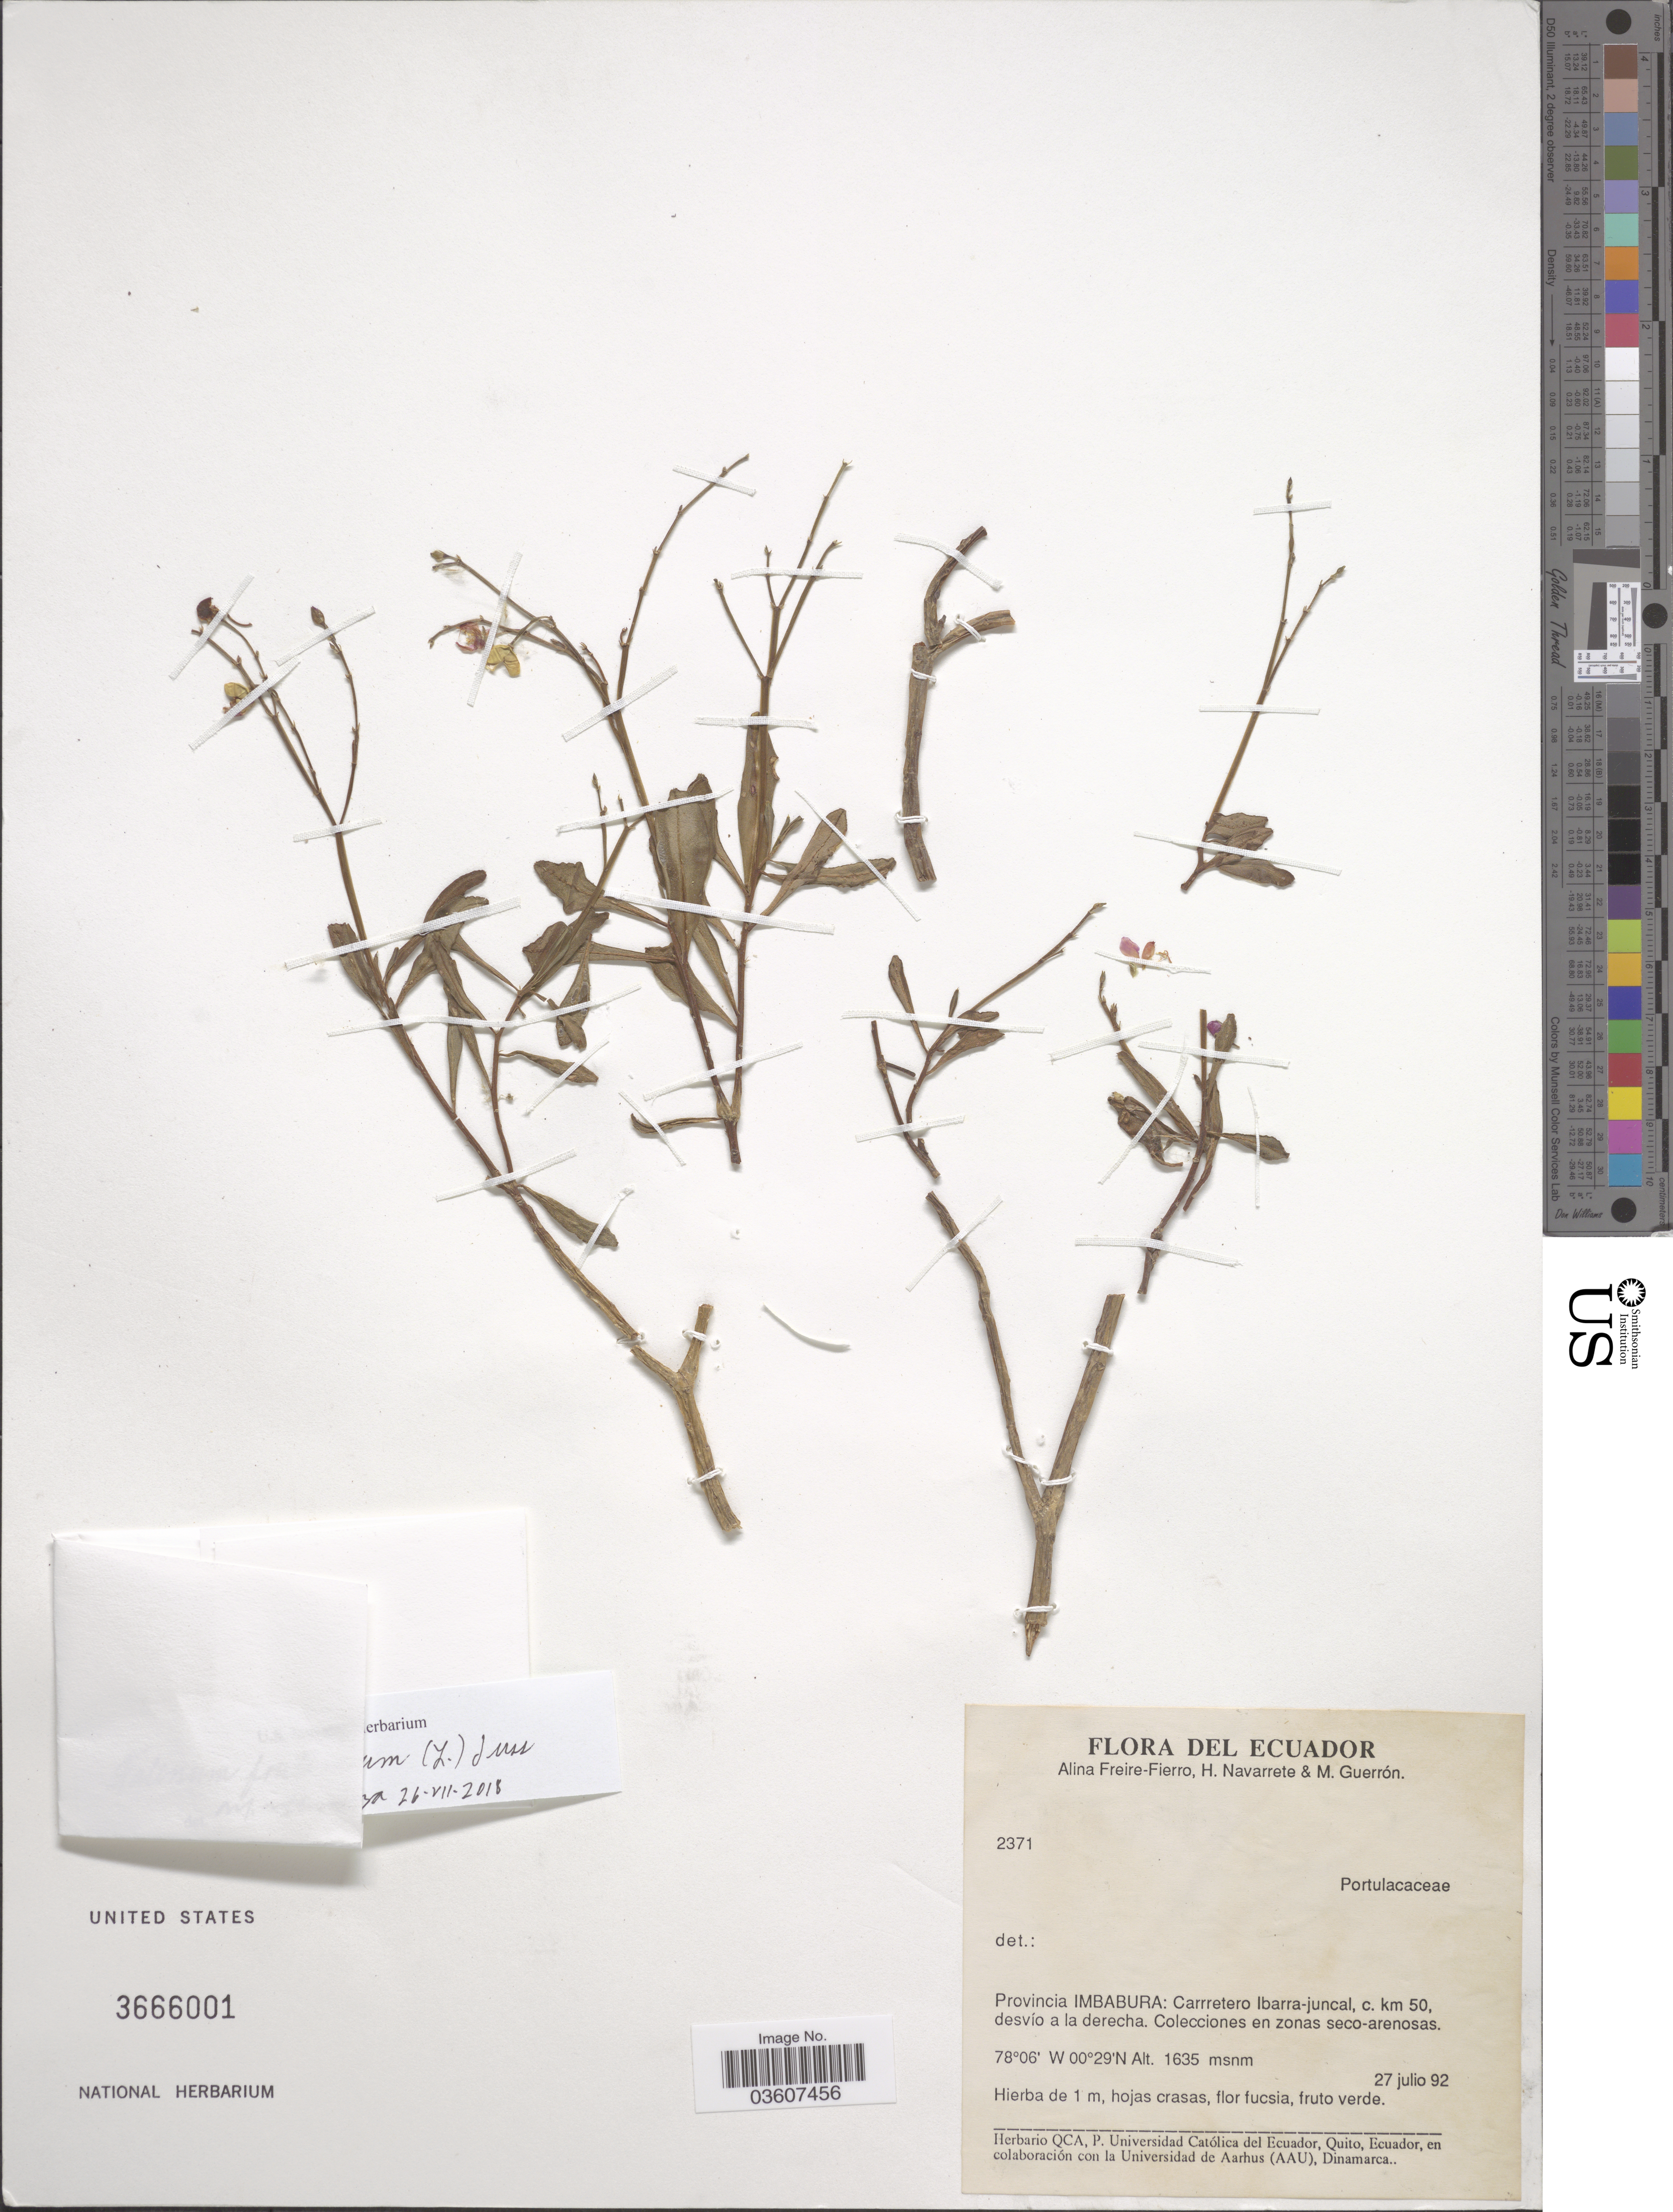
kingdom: Plantae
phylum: Tracheophyta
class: Magnoliopsida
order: Caryophyllales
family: Portulacaceae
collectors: A. Freire-Fierro, H. Navarrete & M. Guerron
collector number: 2371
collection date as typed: Transcribed d/m/y: 27/7/92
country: Ecuador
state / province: Imbabura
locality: Carretero Ibarra-juncal, c. km 50, desvío a la derecha.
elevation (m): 1635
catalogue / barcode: US 3666001